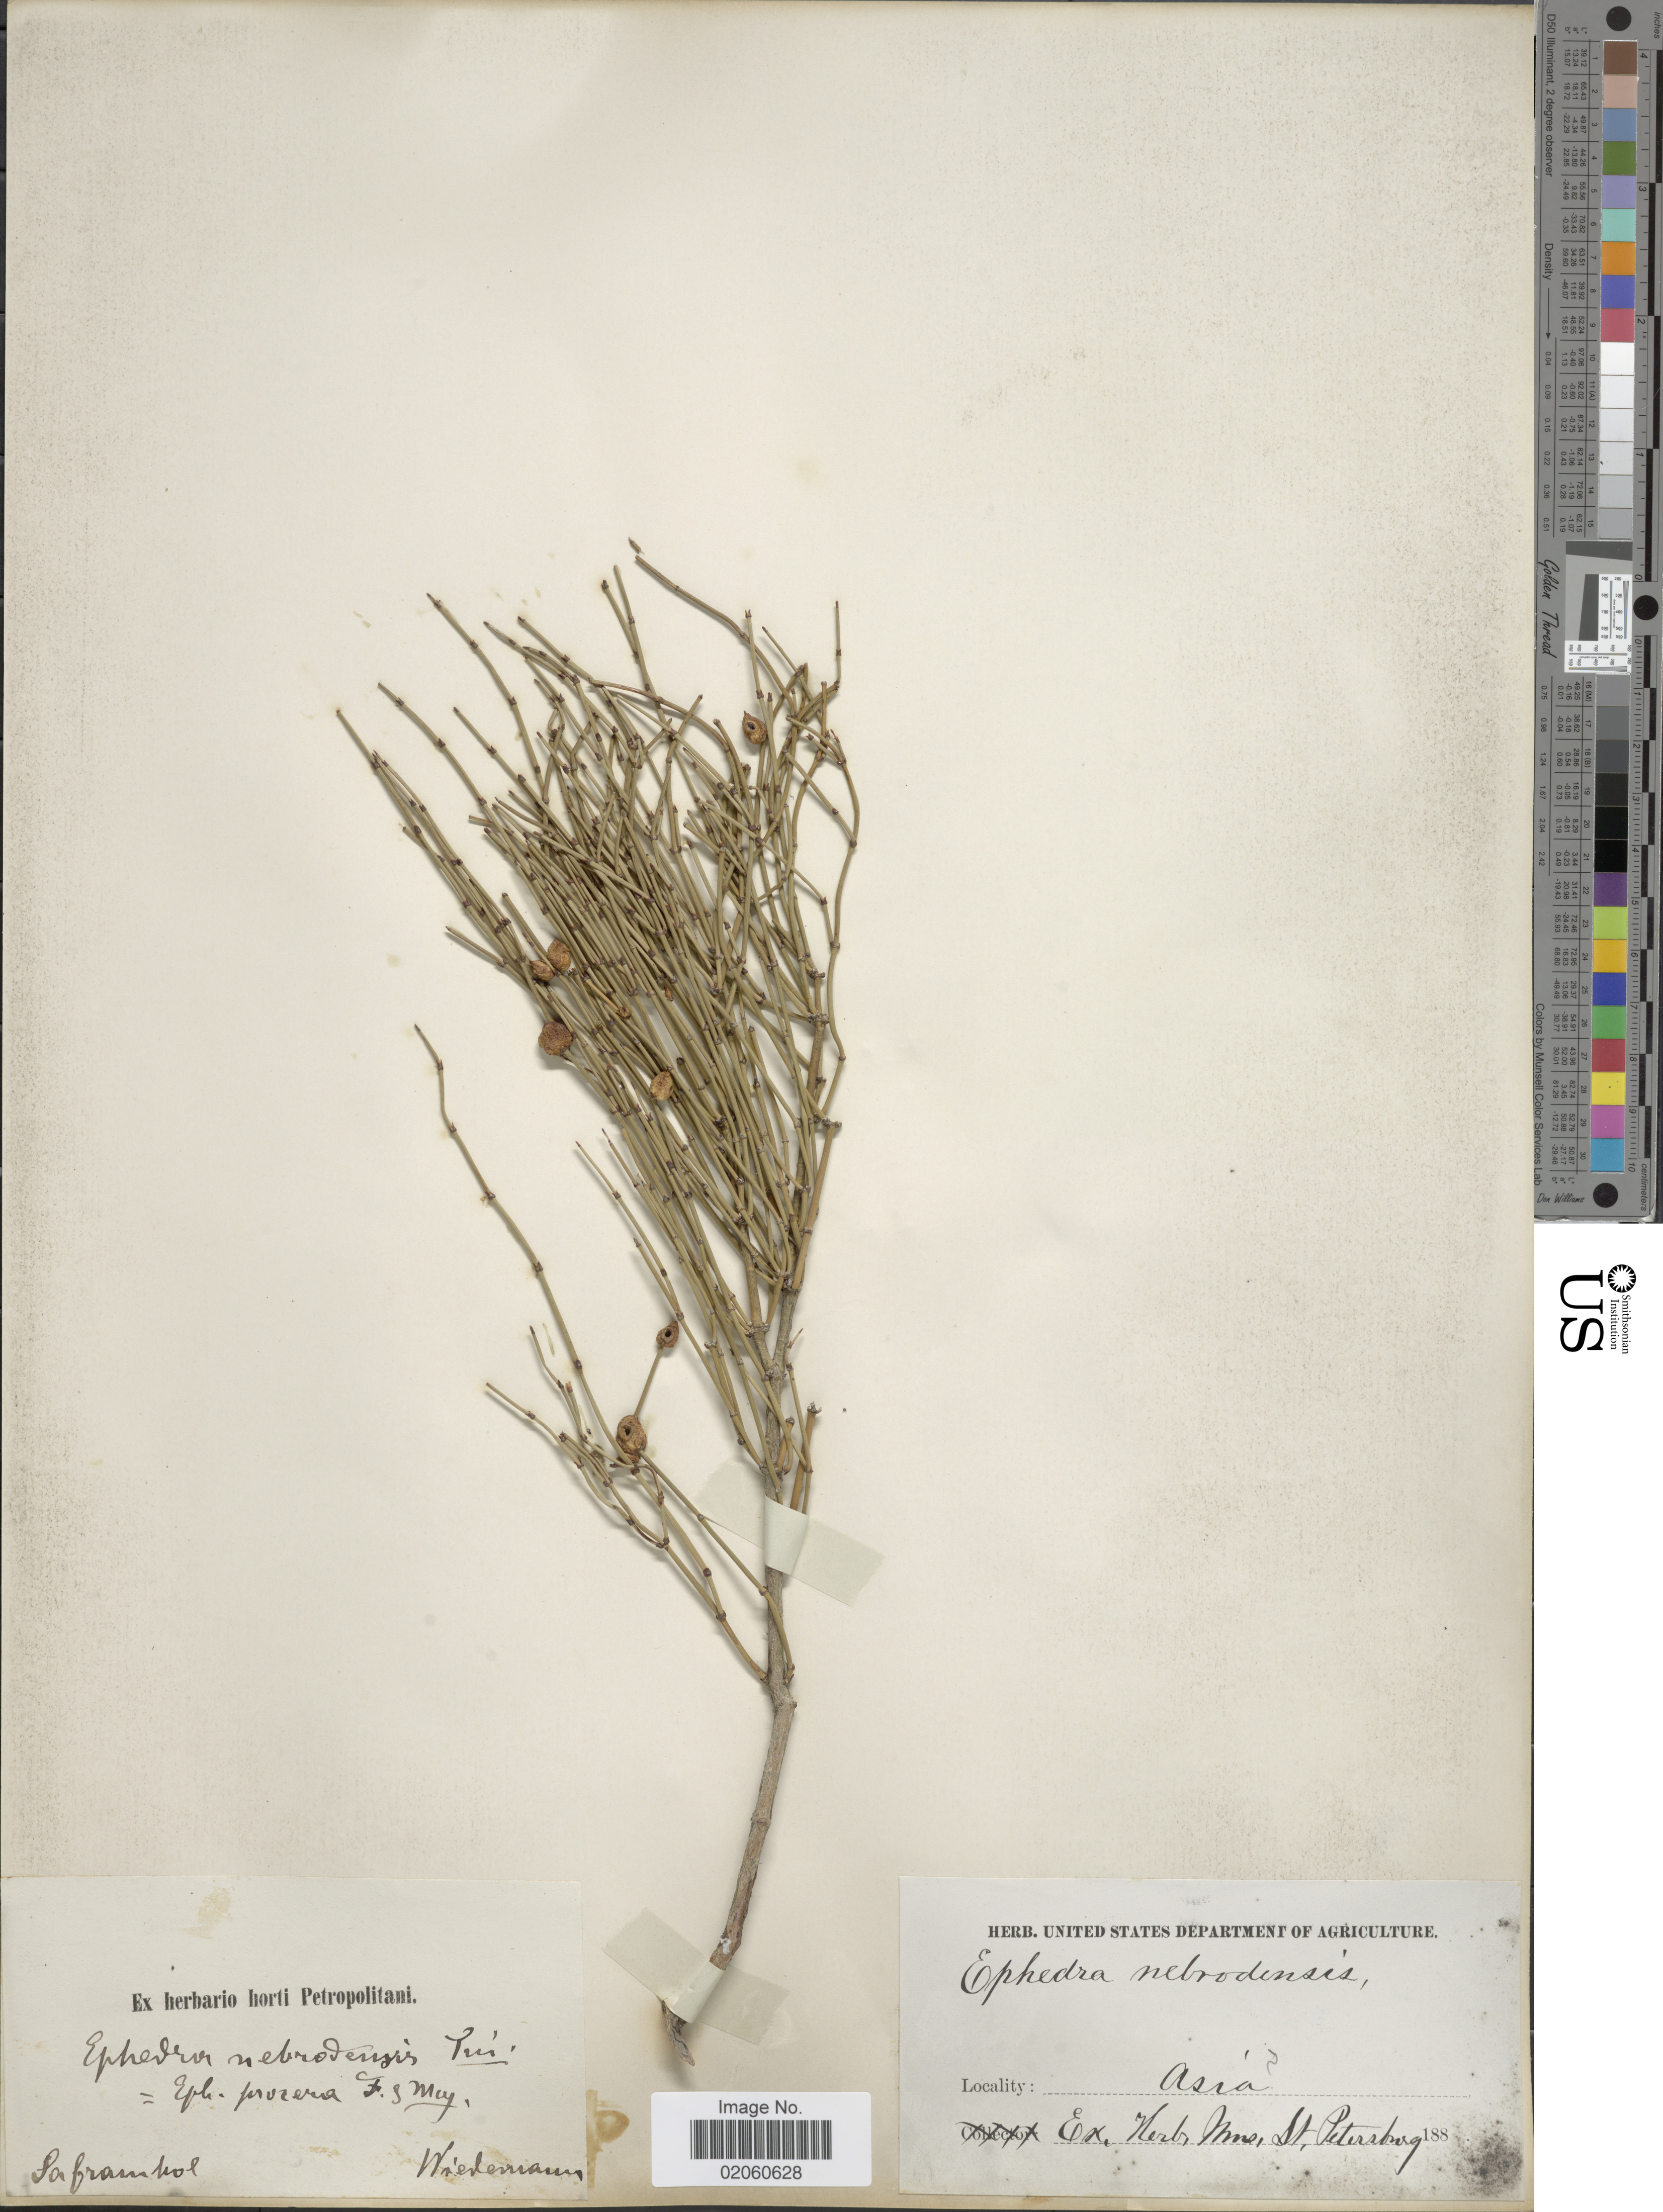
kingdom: Plantae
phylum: Tracheophyta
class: Gnetopsida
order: Ephedrales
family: Ephedraceae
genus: Ephedra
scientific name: Ephedra nebrodensis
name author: Tineo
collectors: -. Wiedermann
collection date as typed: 188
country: Turkey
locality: Asia, Saframbol